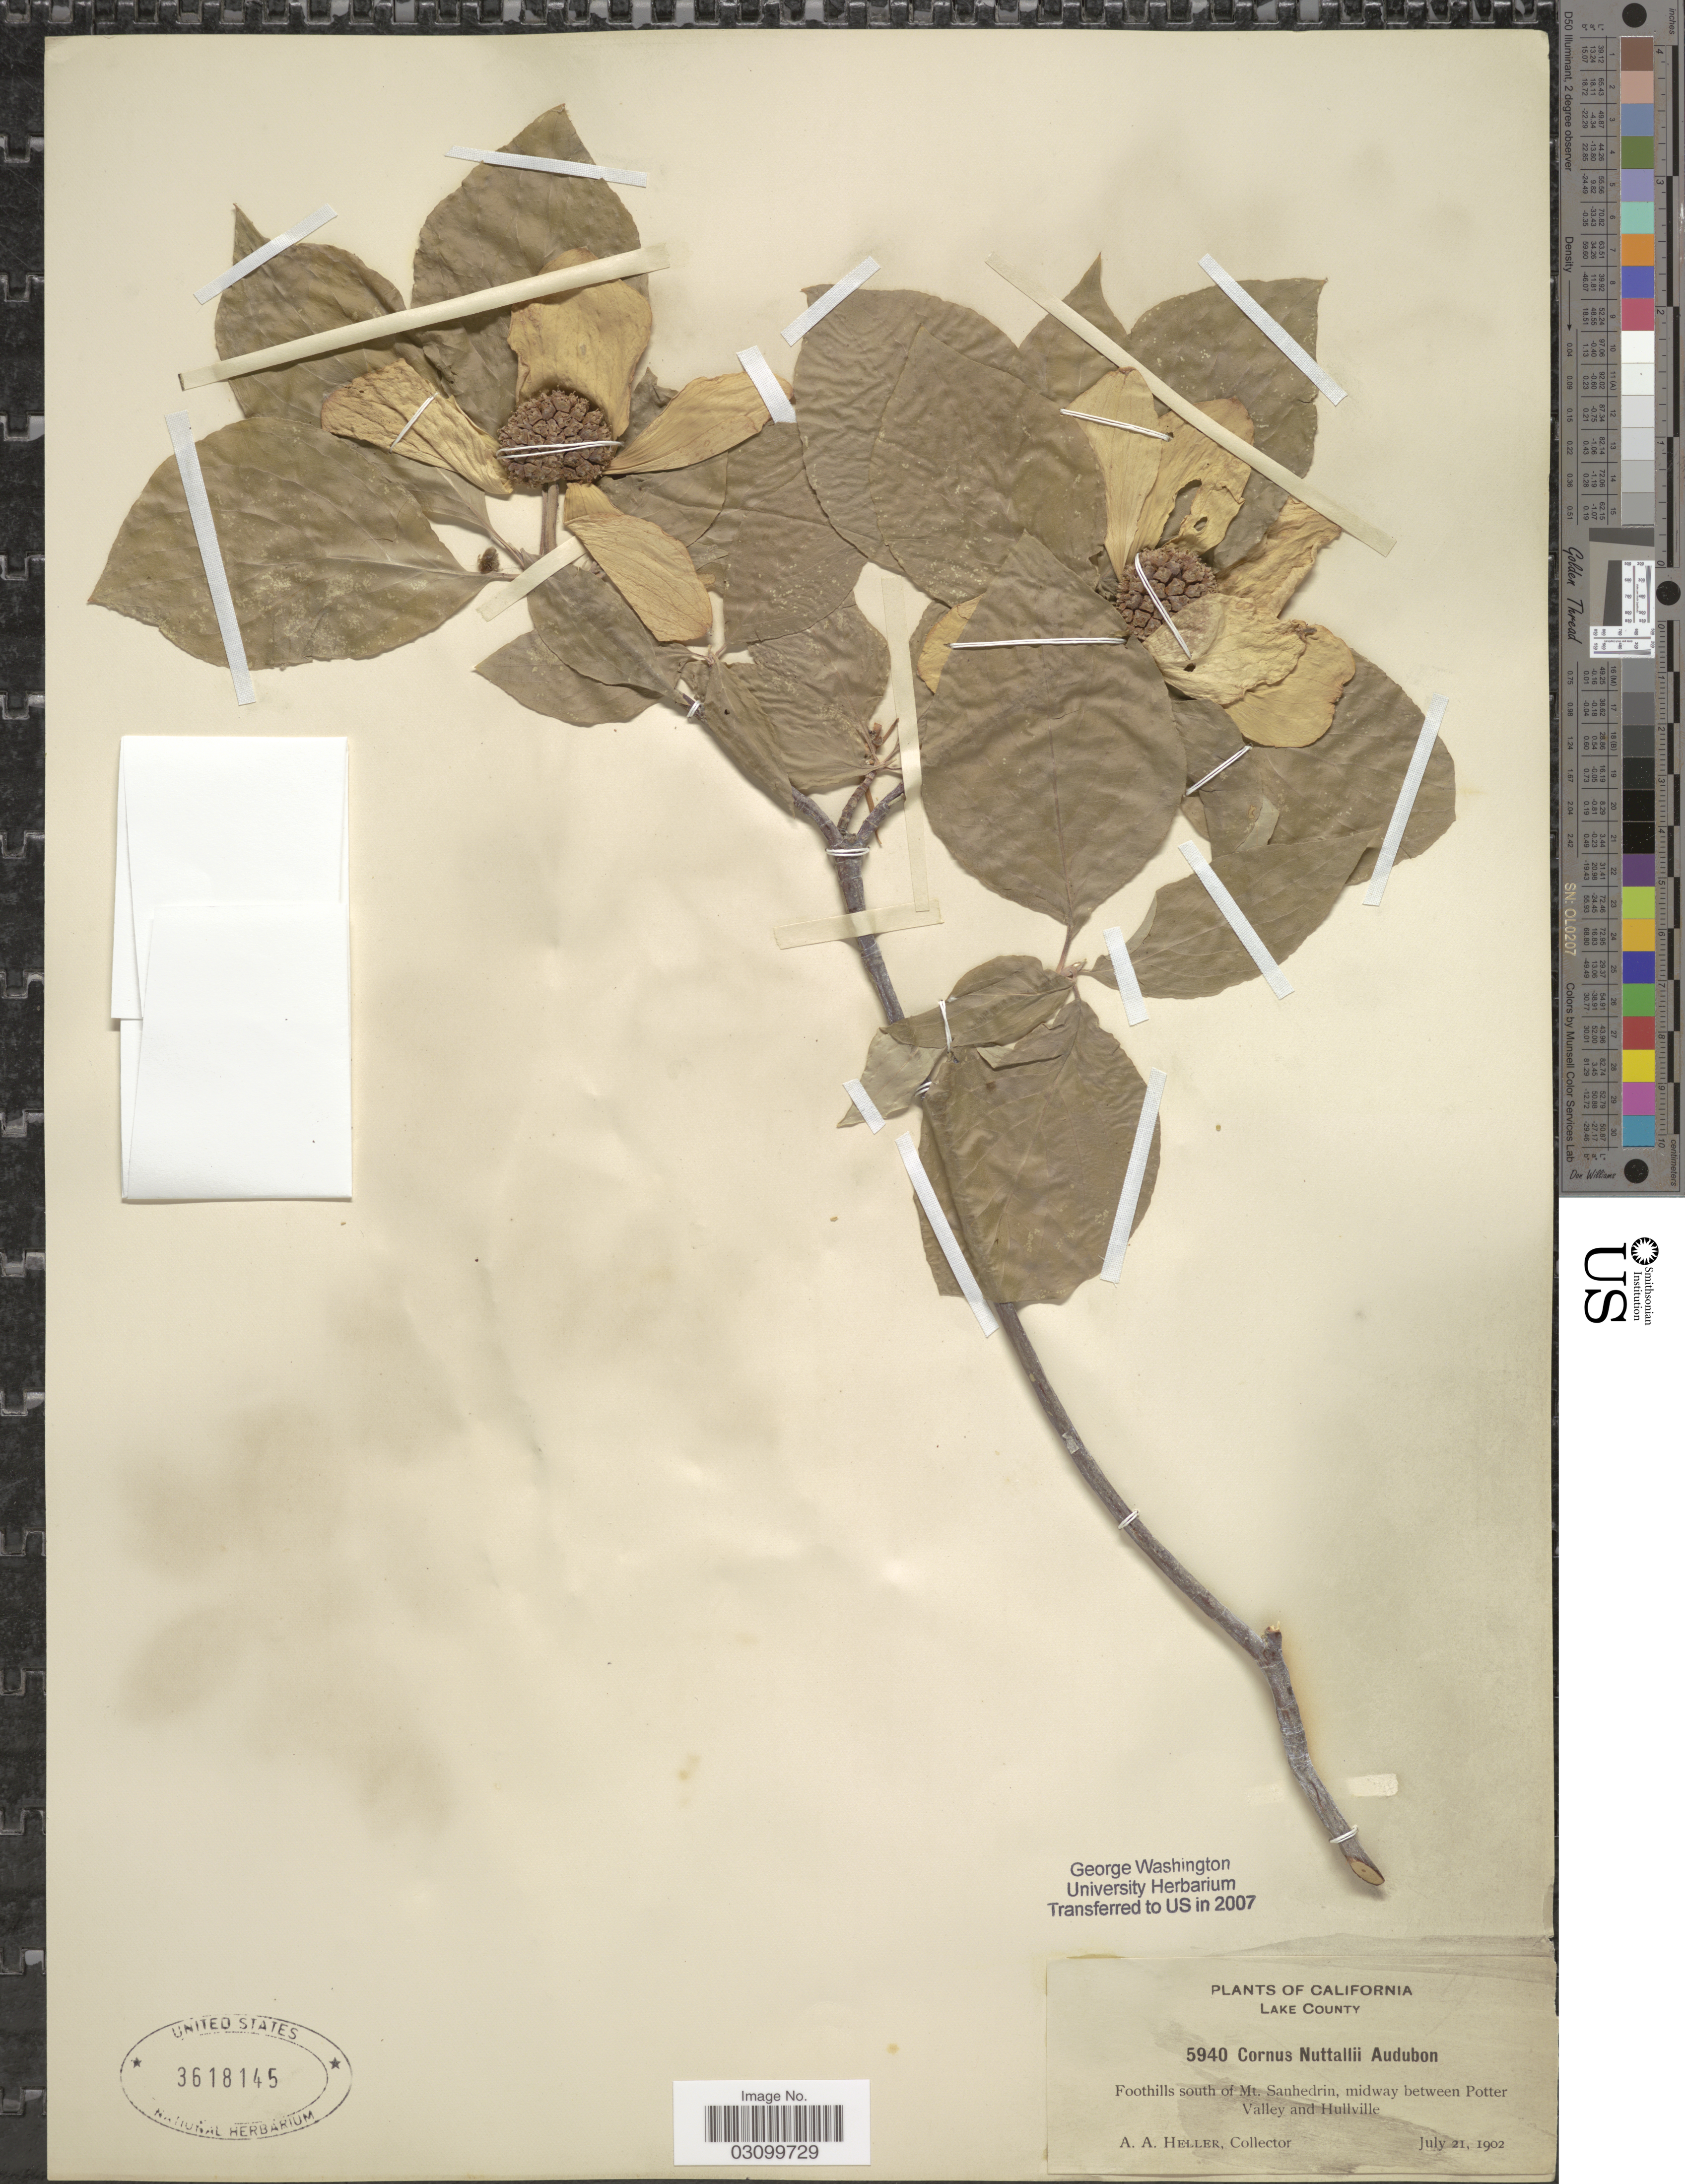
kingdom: Plantae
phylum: Tracheophyta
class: Magnoliopsida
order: Cornales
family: Cornaceae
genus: Cornus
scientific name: Cornus nuttallii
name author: Audubon ex Torr. & A. Gray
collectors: A. A. Heller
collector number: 5940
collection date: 1902-07-21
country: United States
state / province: California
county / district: Lake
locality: Lake County. Foothills south of Mt. Sanhedrin, midway between Potter Valley and Hullville.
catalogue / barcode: US 3618145